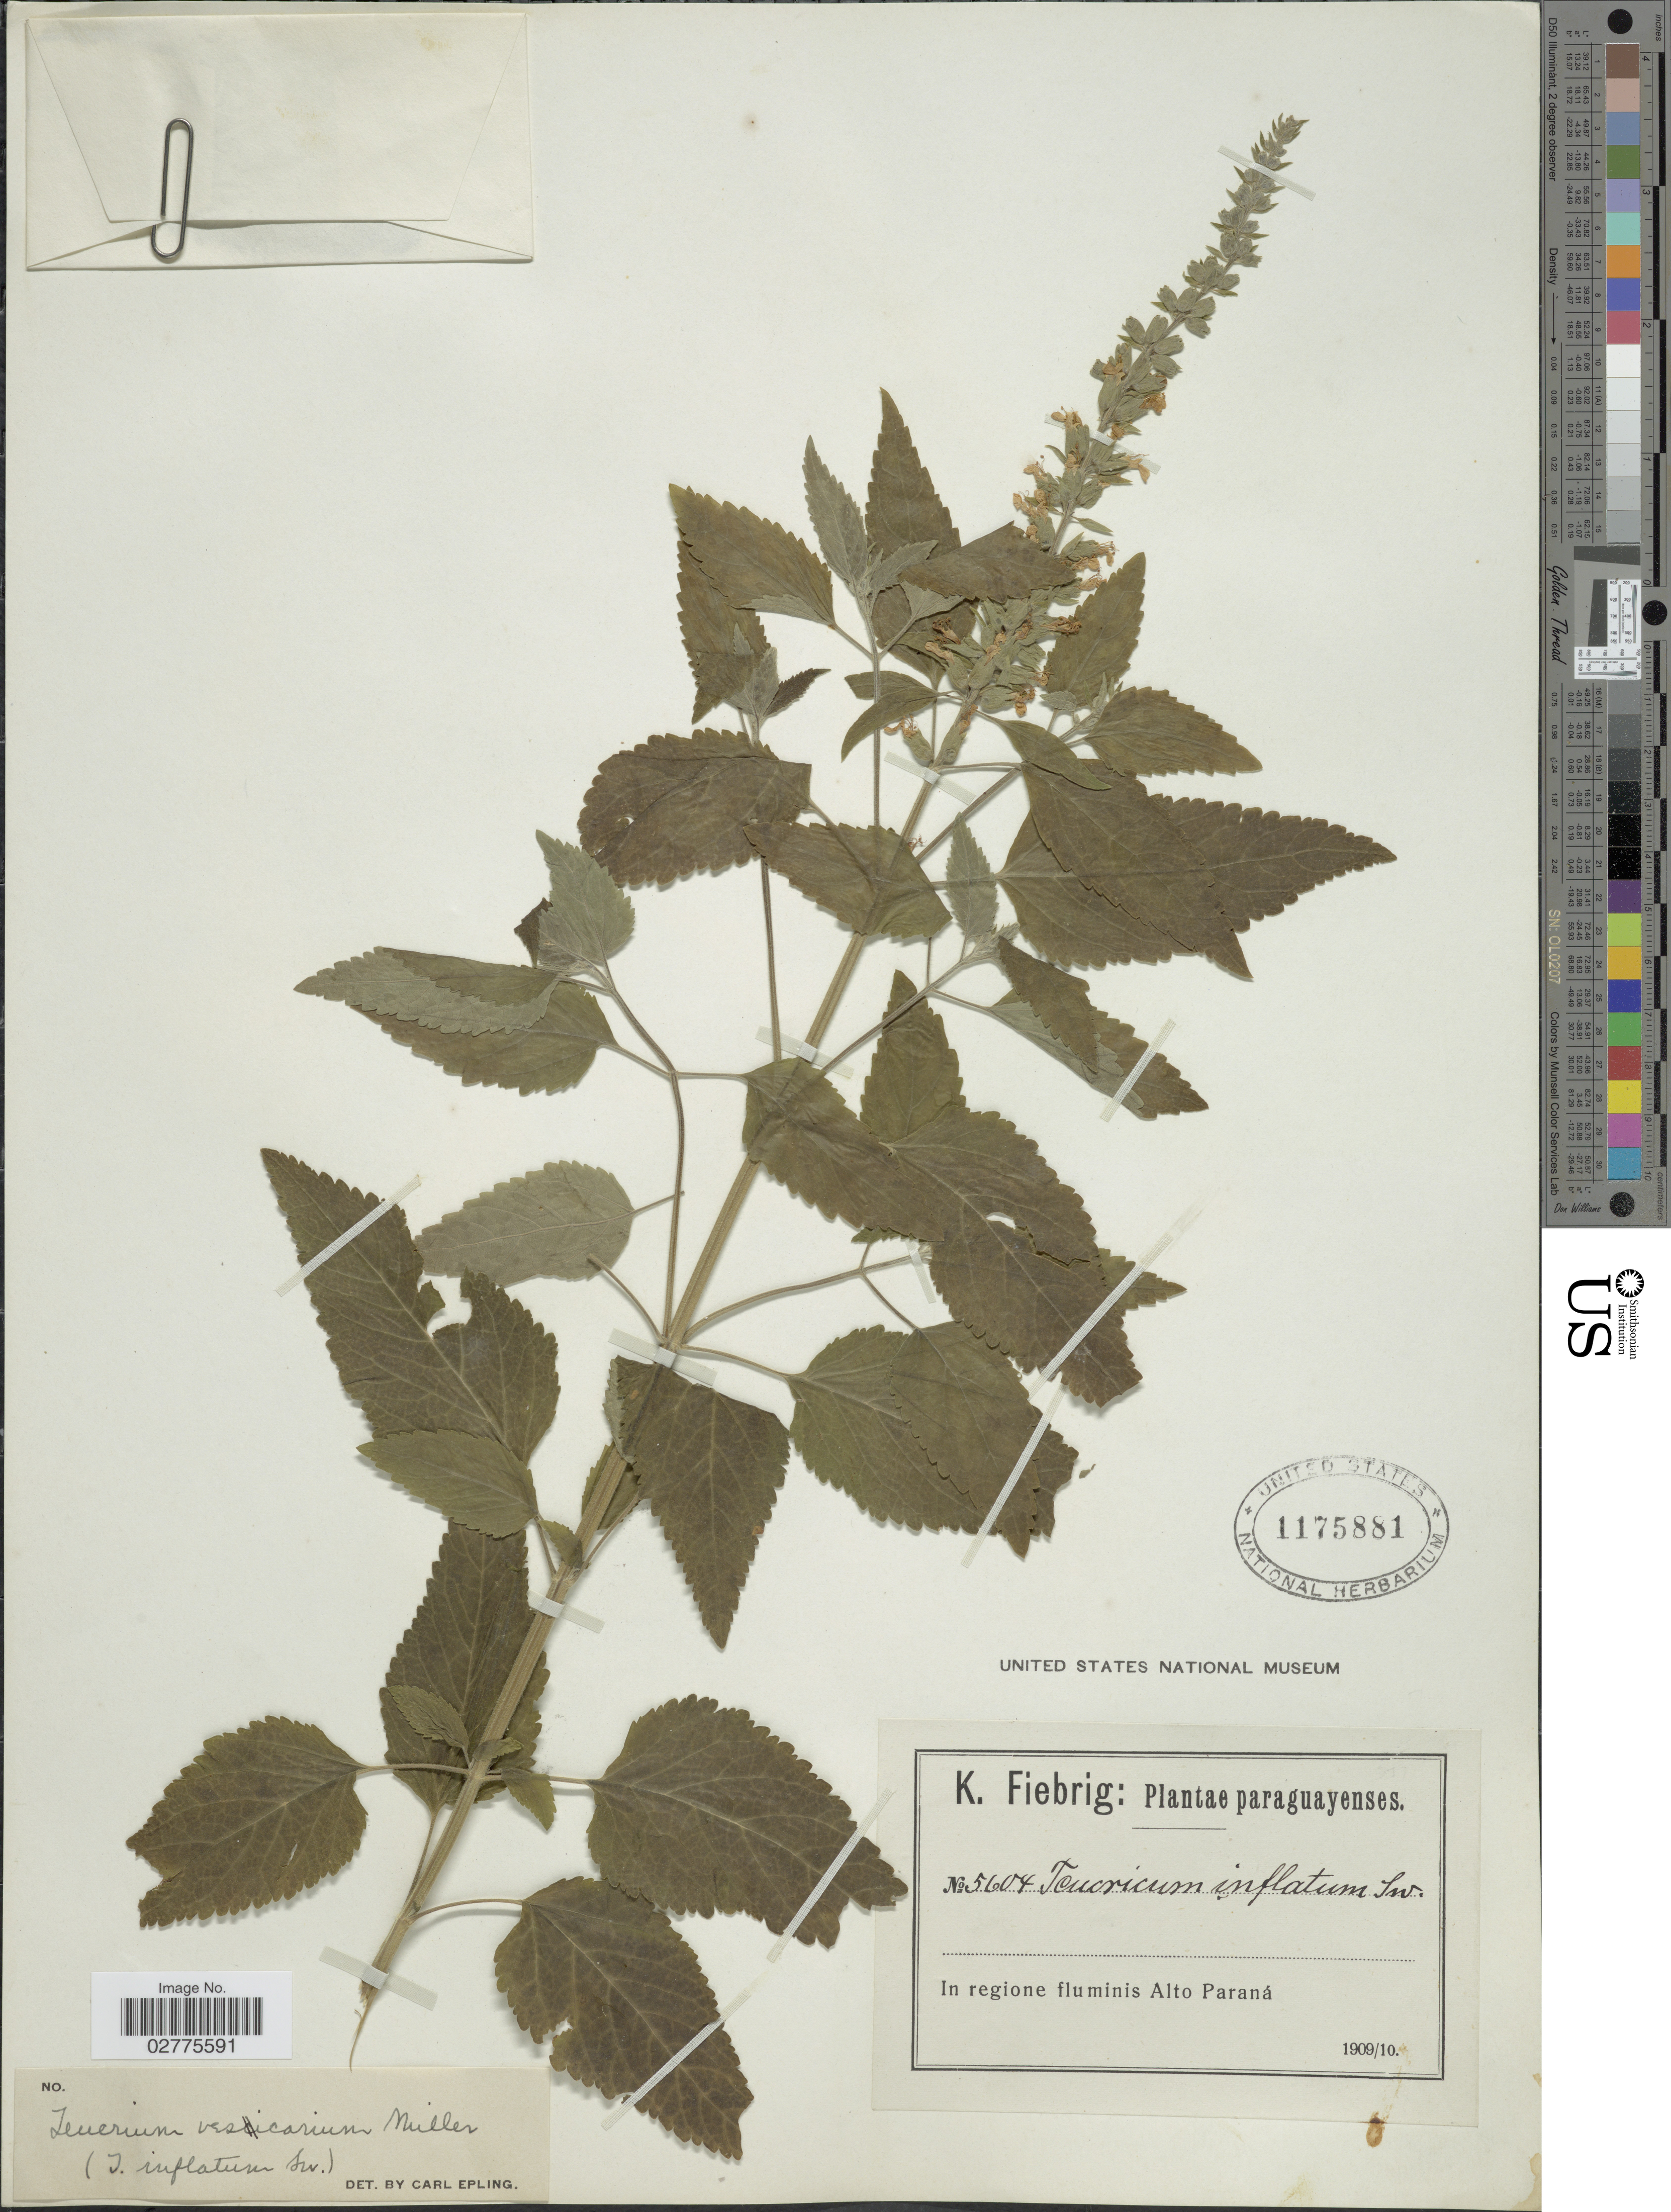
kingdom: Plantae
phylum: Tracheophyta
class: Magnoliopsida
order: Lamiales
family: Lamiaceae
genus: Teucrium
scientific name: Teucrium vesicarium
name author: Mill.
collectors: K. Fiebrig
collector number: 5604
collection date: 1909/1910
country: Paraguay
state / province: Alto Parana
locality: In regione fluminis Alto Paraná.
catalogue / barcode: US 1175881